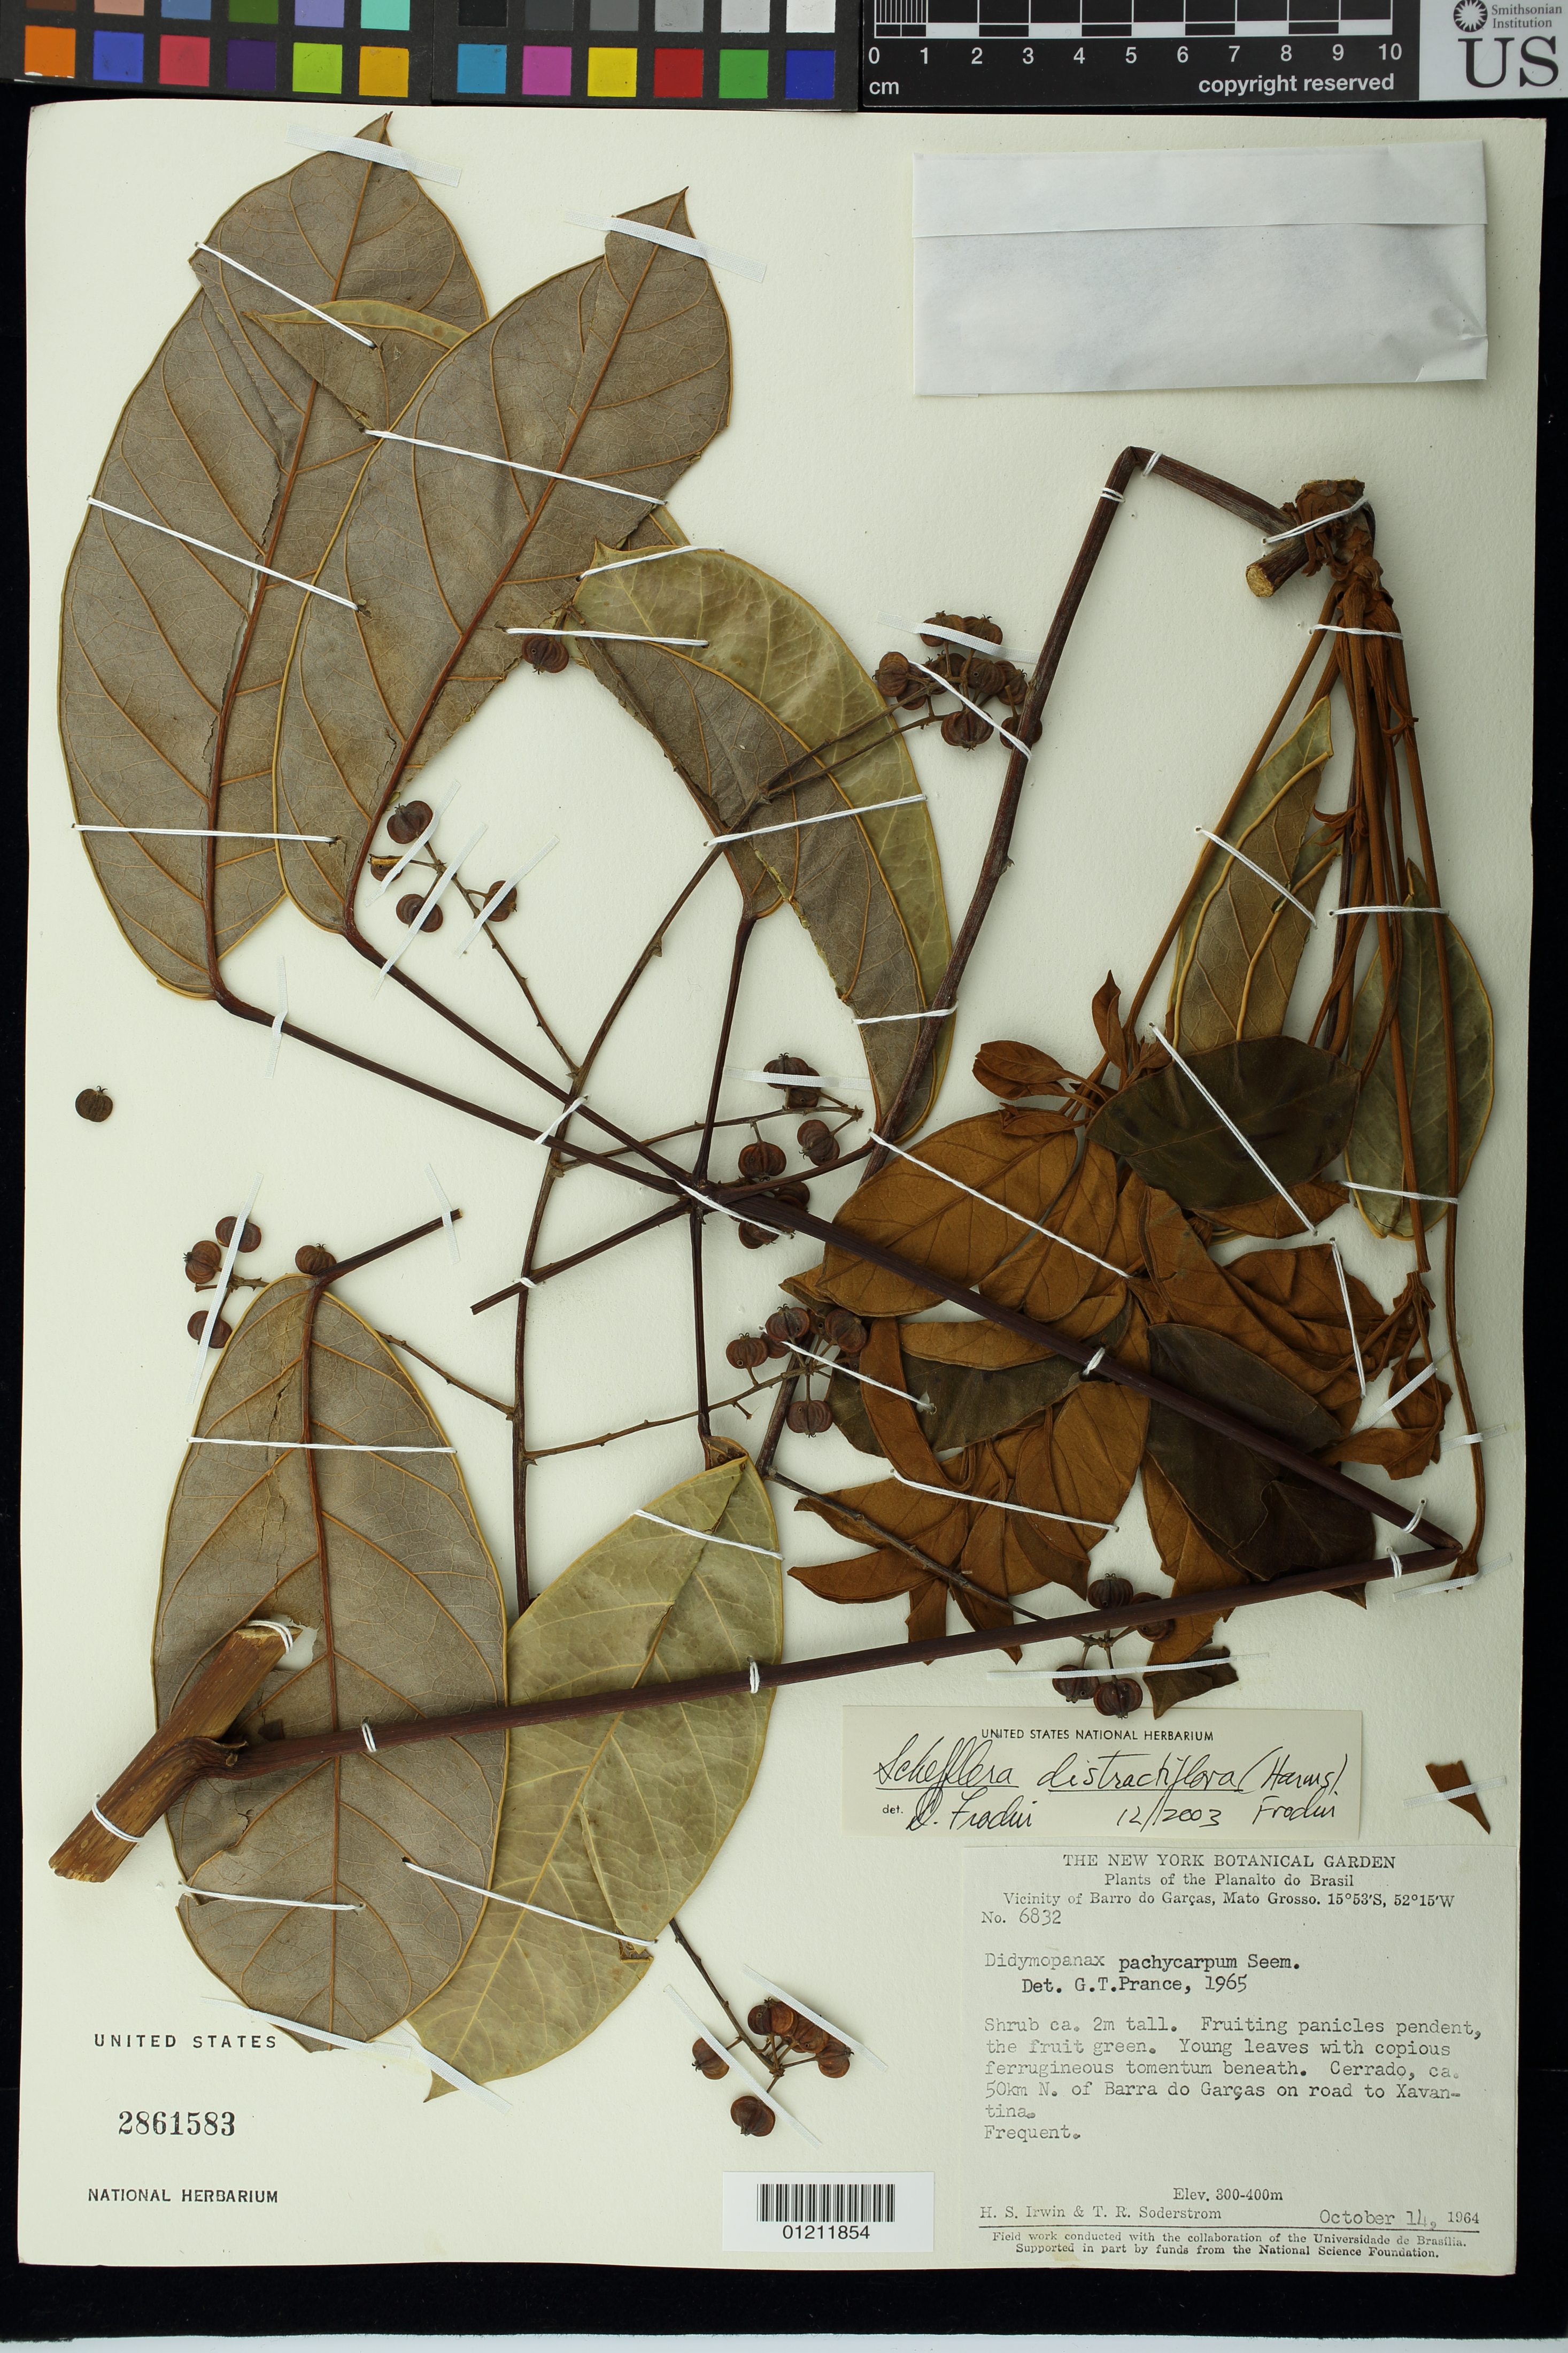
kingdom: Plantae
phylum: Tracheophyta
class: Magnoliopsida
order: Apiales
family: Araliaceae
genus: Schefflera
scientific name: Schefflera distractiflora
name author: (Harms) Frodin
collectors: H. Irwin & T. R. Soderstrom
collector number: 6832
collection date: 1964-10-14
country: Brazil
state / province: Mato Grosso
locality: Vicinity of Barro do Gartas, Mato Grosso. Cerrado, ca. 50 km N. of Barra do Gartas on road to Xavantina.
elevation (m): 300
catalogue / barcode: US 2861583